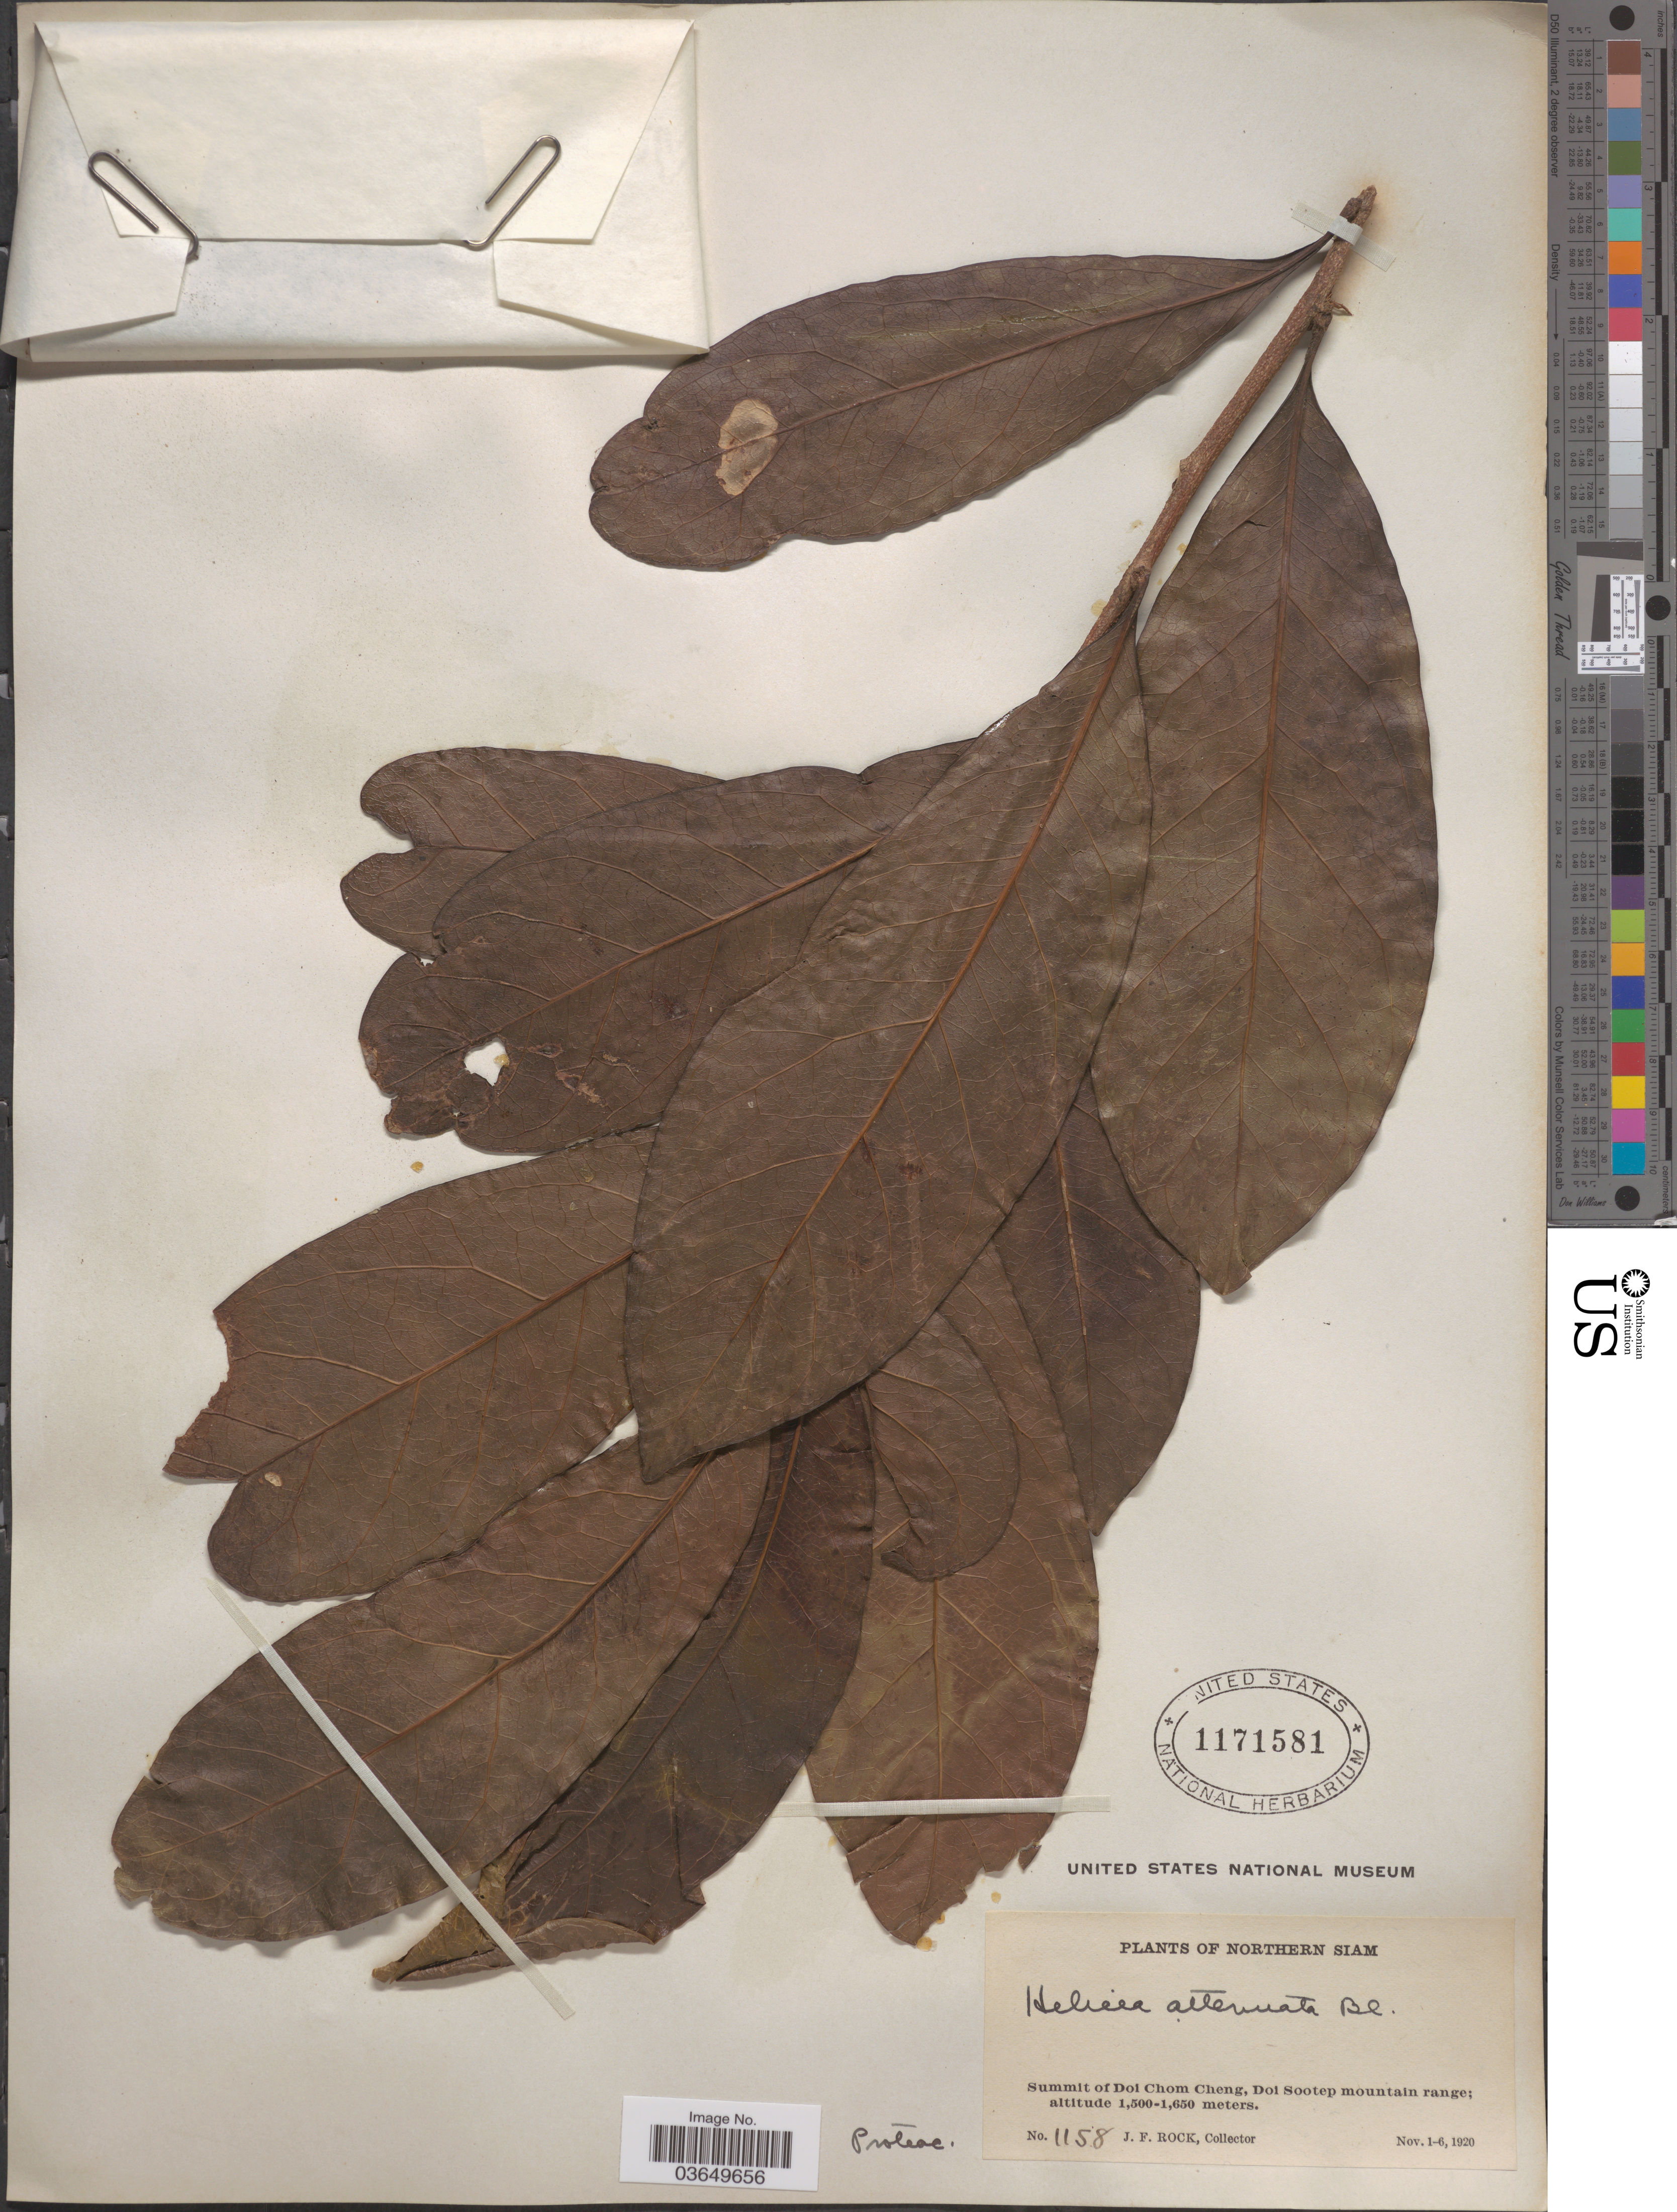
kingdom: Plantae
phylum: Tracheophyta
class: Magnoliopsida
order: Proteales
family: Proteaceae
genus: Helicia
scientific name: Helicia attenuata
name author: (Jack) Blume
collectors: J. Rock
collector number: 1158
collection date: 1920-11-01/1920-11-06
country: Thailand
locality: Northern Siam. Summit of Doi Chom Cheng, Doi Sootep mountain range.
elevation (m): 1500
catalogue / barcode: US 1171581